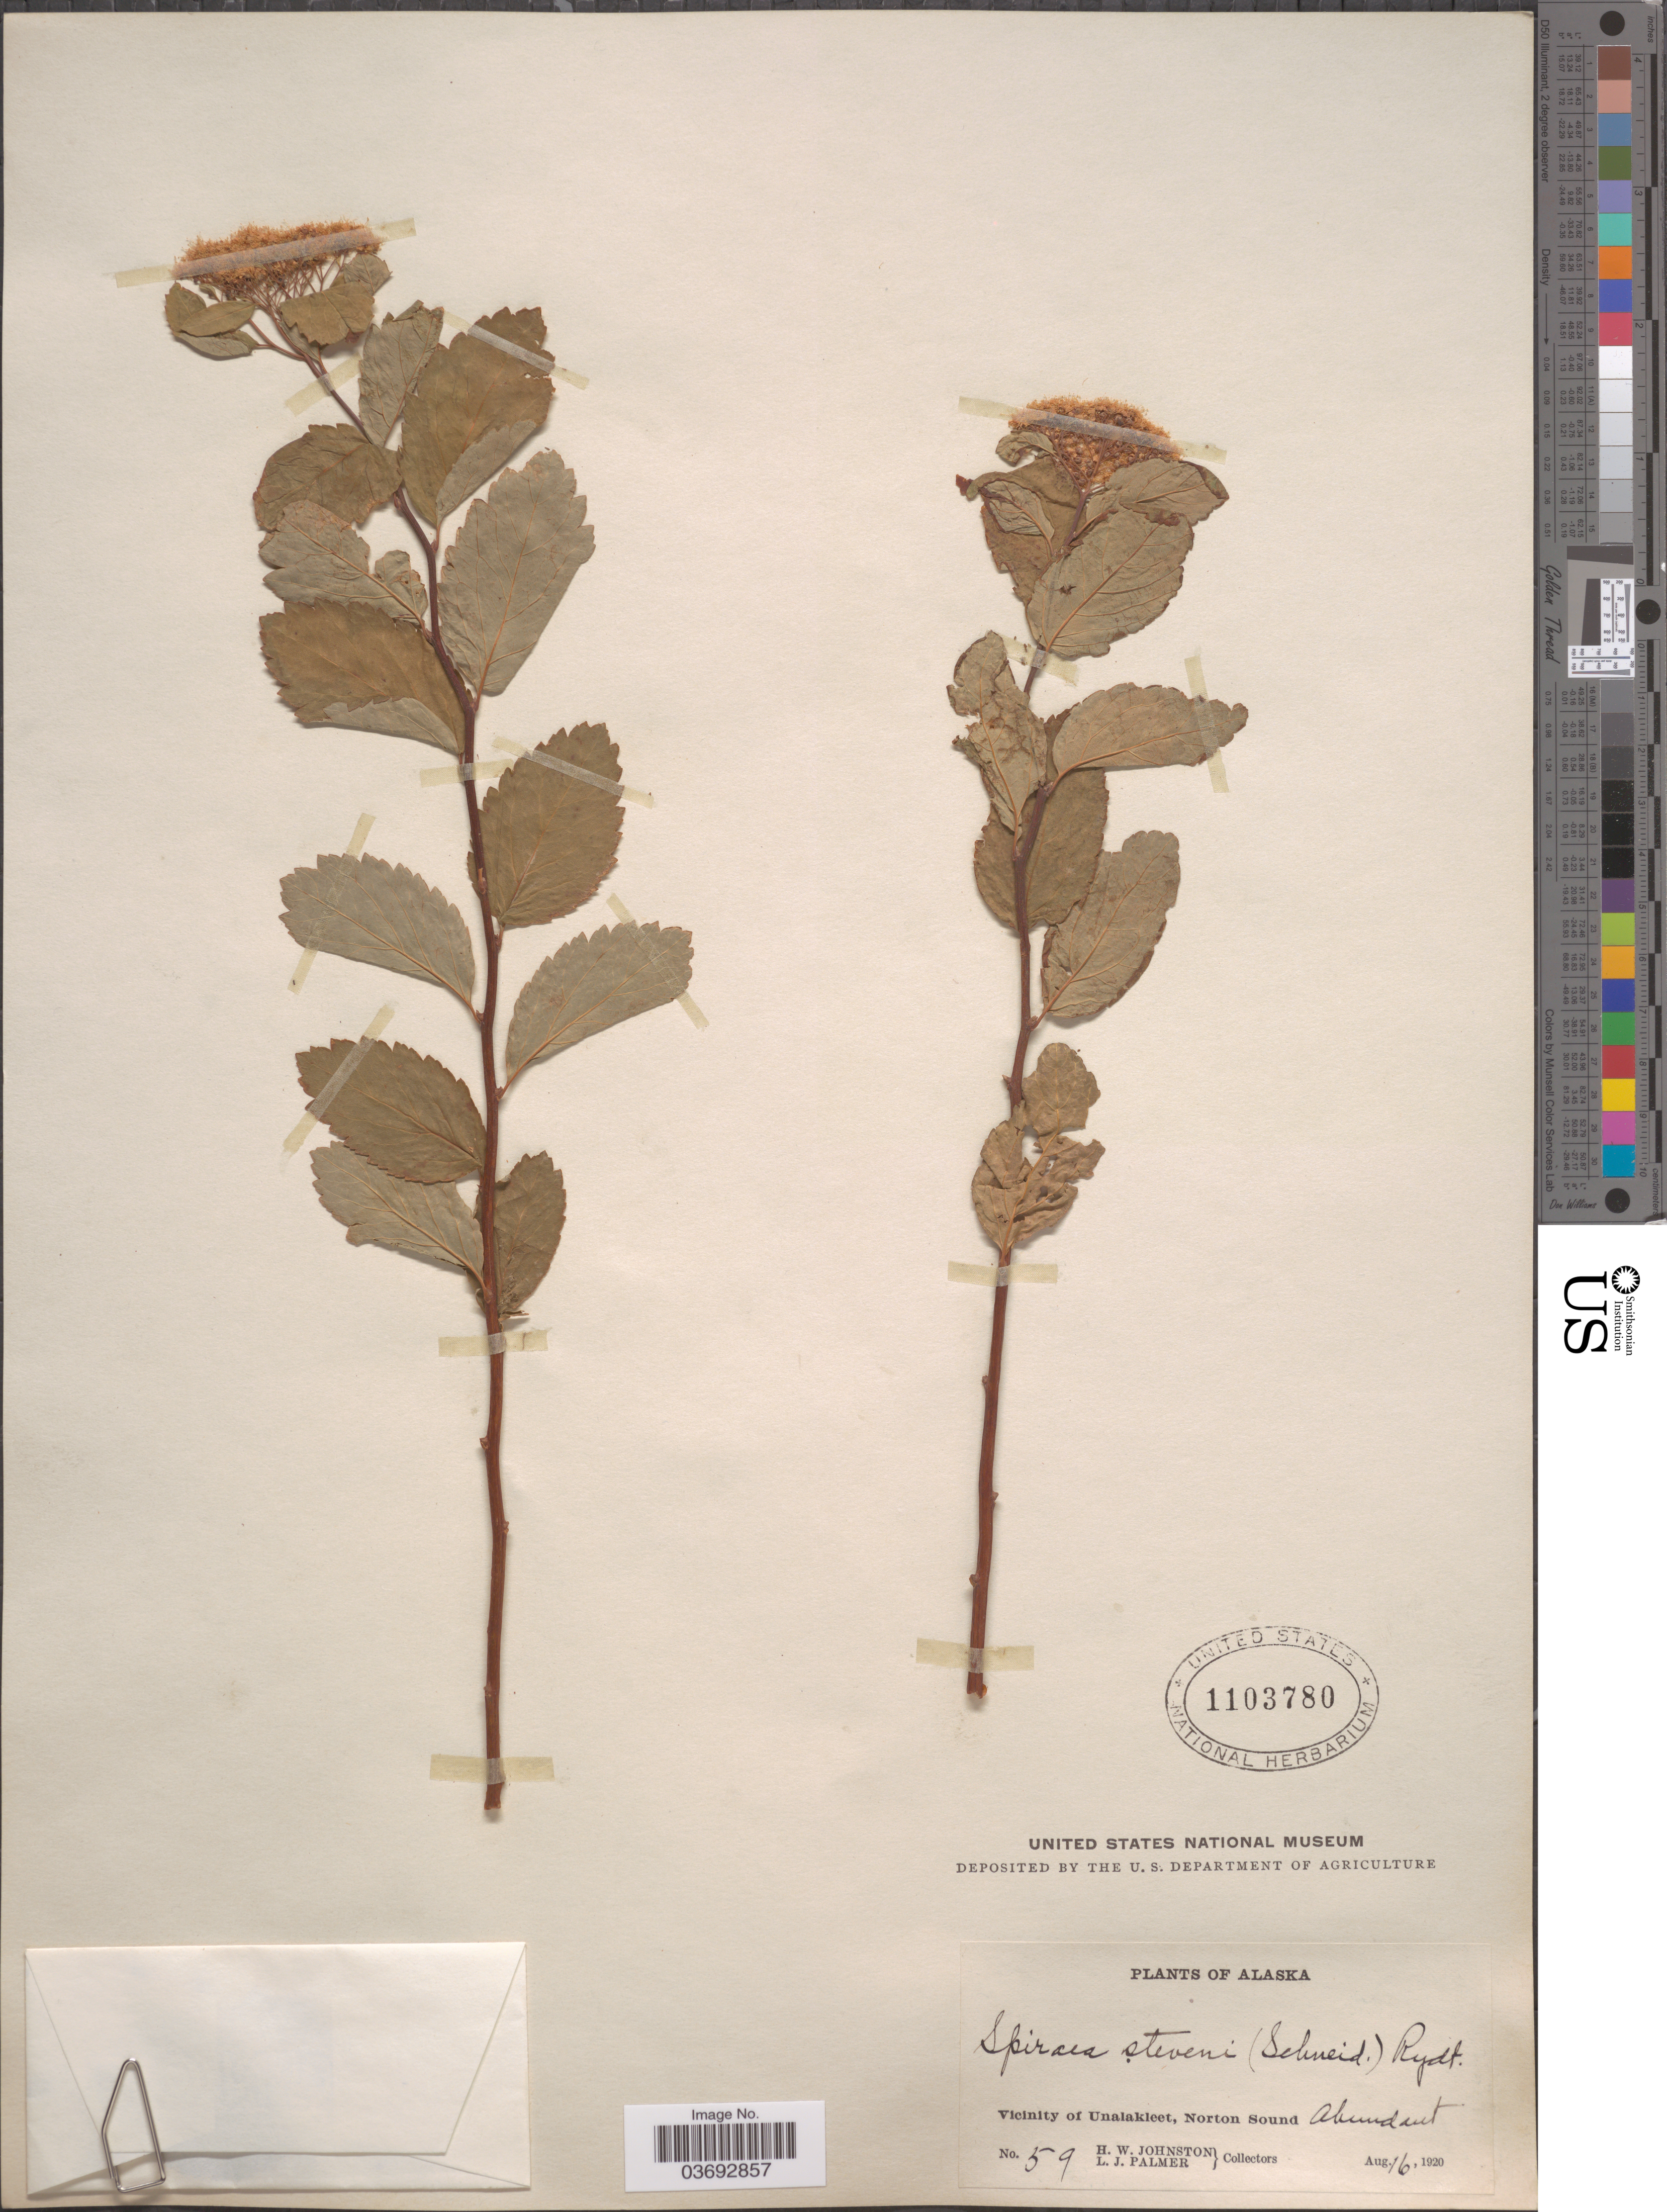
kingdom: Plantae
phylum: Tracheophyta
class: Magnoliopsida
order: Rosales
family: Rosaceae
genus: Spiraea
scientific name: Spiraea stevenii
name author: (C.K. Schneid.) Rydb.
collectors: H. W. Johnston & L. J. Palmer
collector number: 59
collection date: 1920-08-16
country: United States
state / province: Alaska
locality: Vicinity of Unalakleet, Norton Sound.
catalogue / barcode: US 1103780